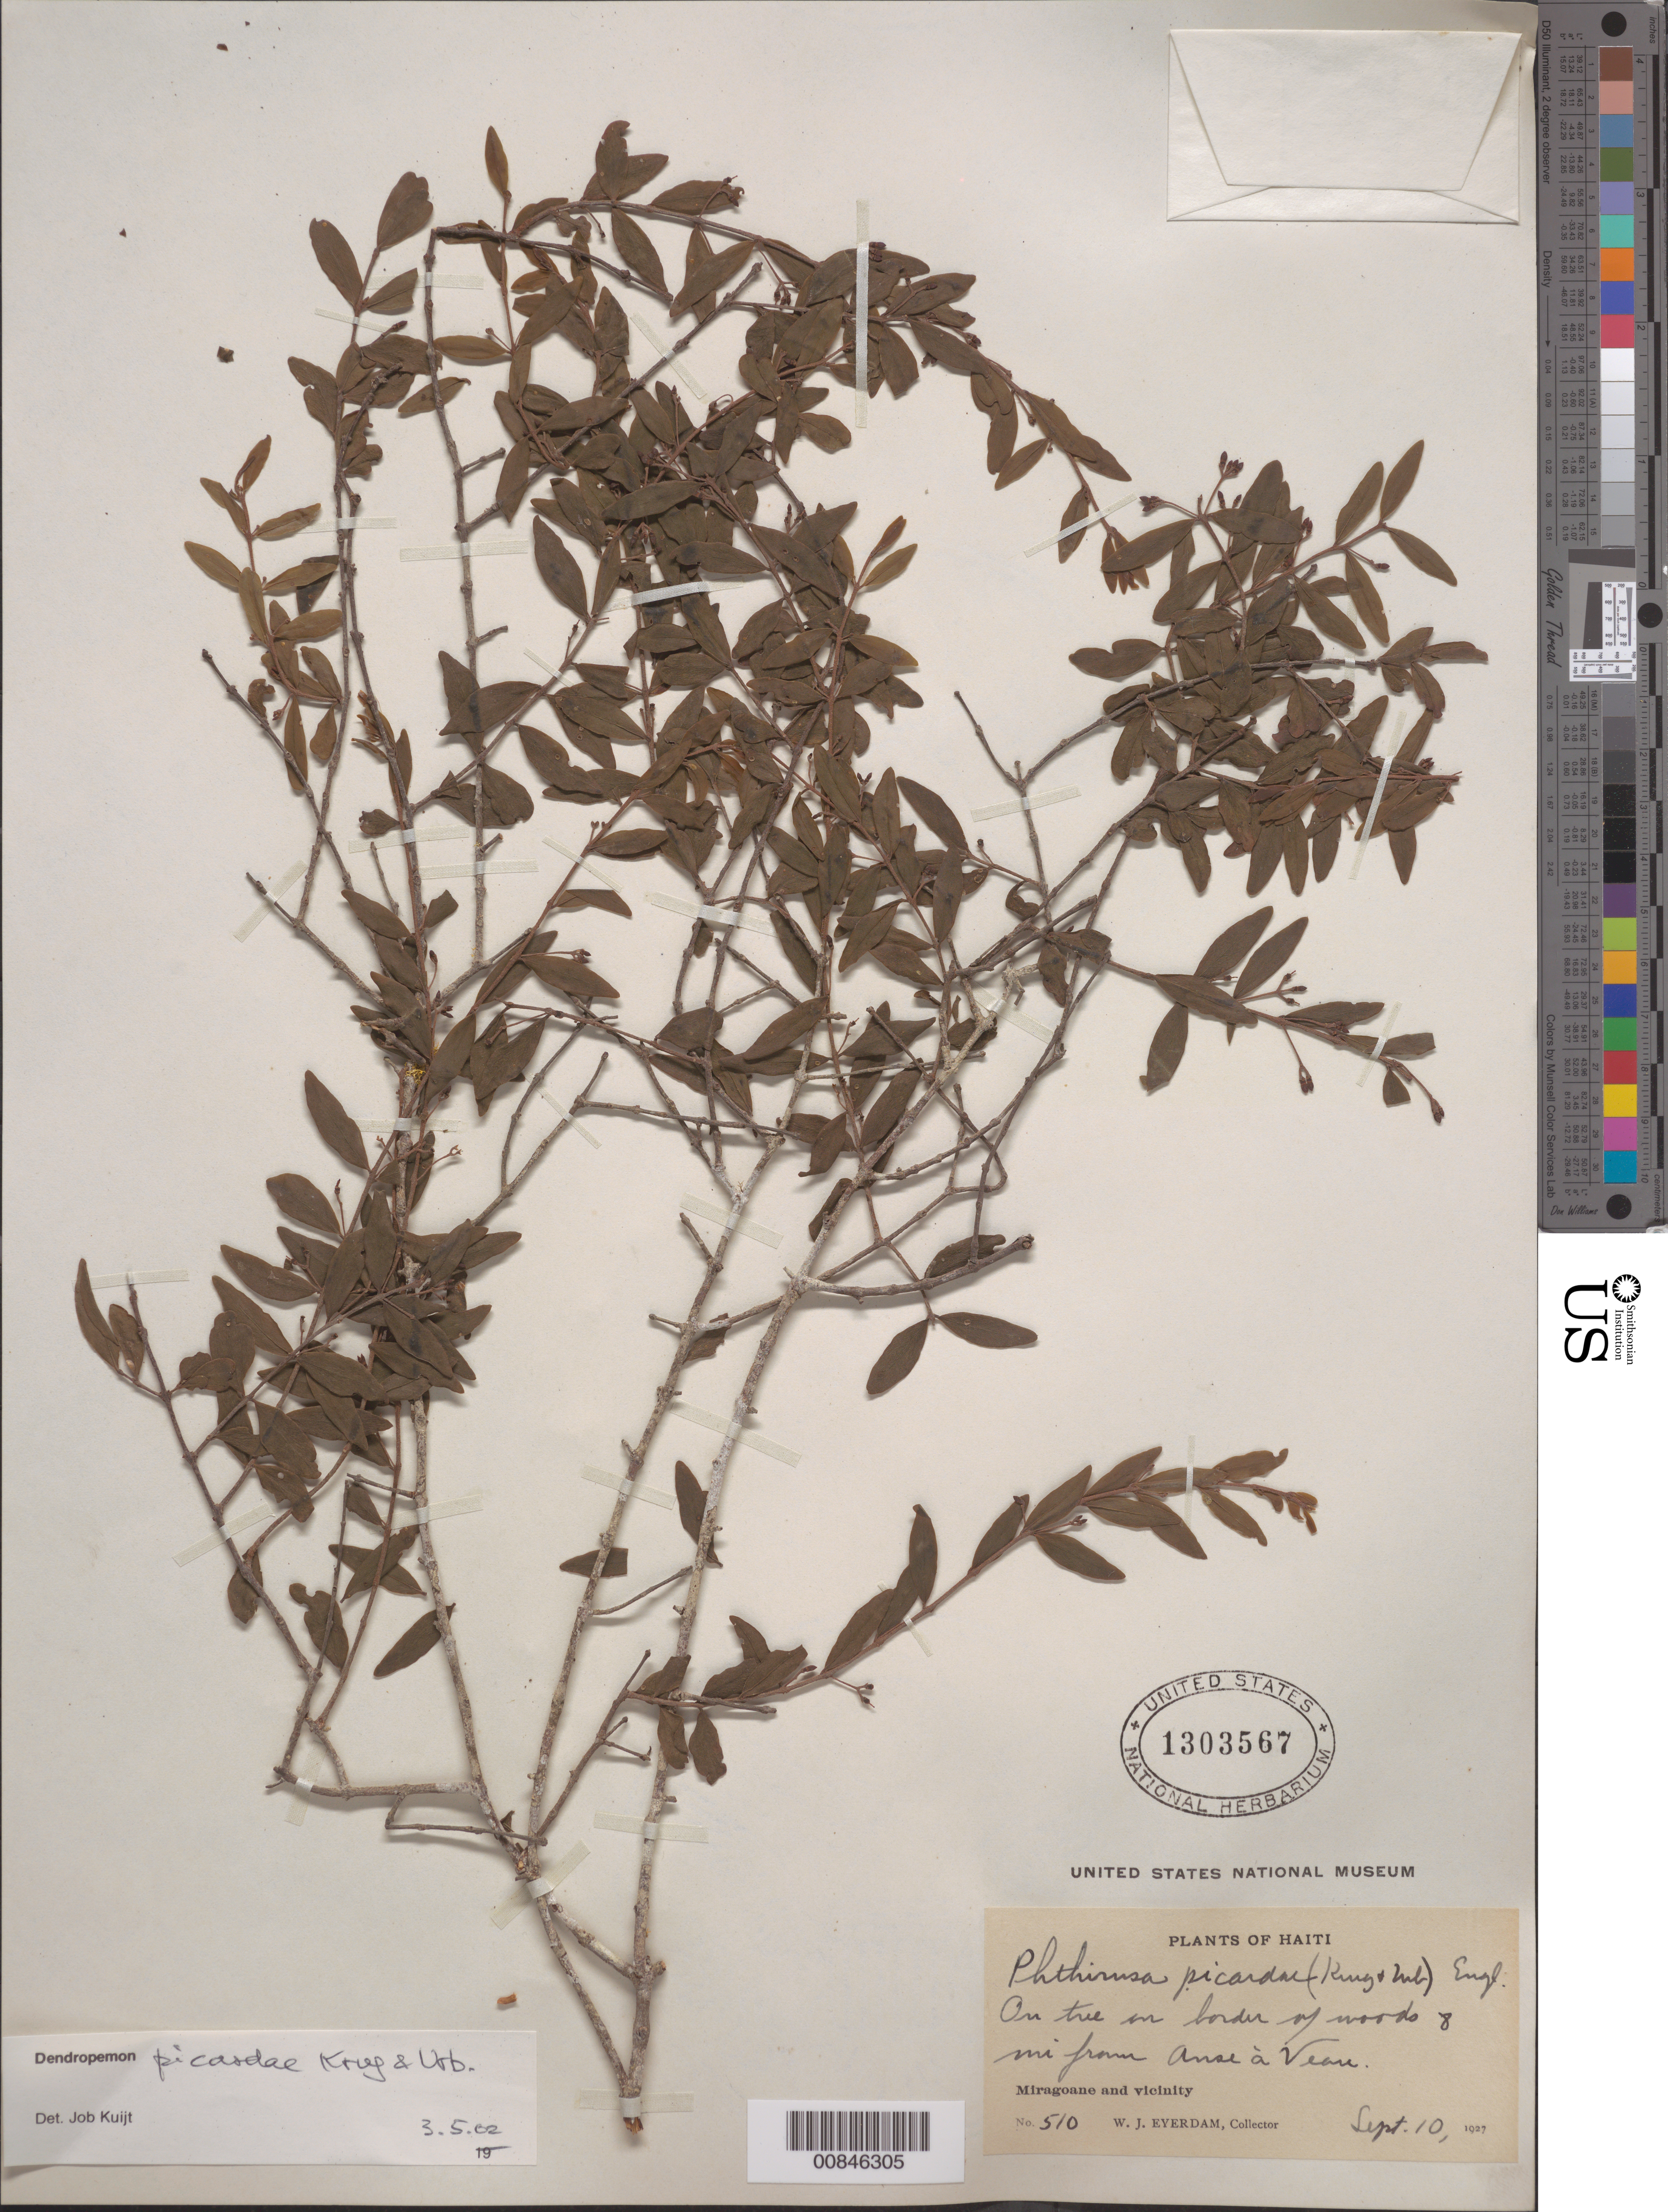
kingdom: Plantae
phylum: Tracheophyta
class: Magnoliopsida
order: Santalales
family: Loranthaceae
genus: Dendropemon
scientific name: Dendropemon picardae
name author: Krug & Urb.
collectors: W. J. Eyerdam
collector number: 510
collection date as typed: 10 Sep 1927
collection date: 1927-09-10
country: Haiti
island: Hispaniola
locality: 8 mi. from Anse à Veau. Miragoane and vicinity.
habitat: On tree on border of woods.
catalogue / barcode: US 1303567